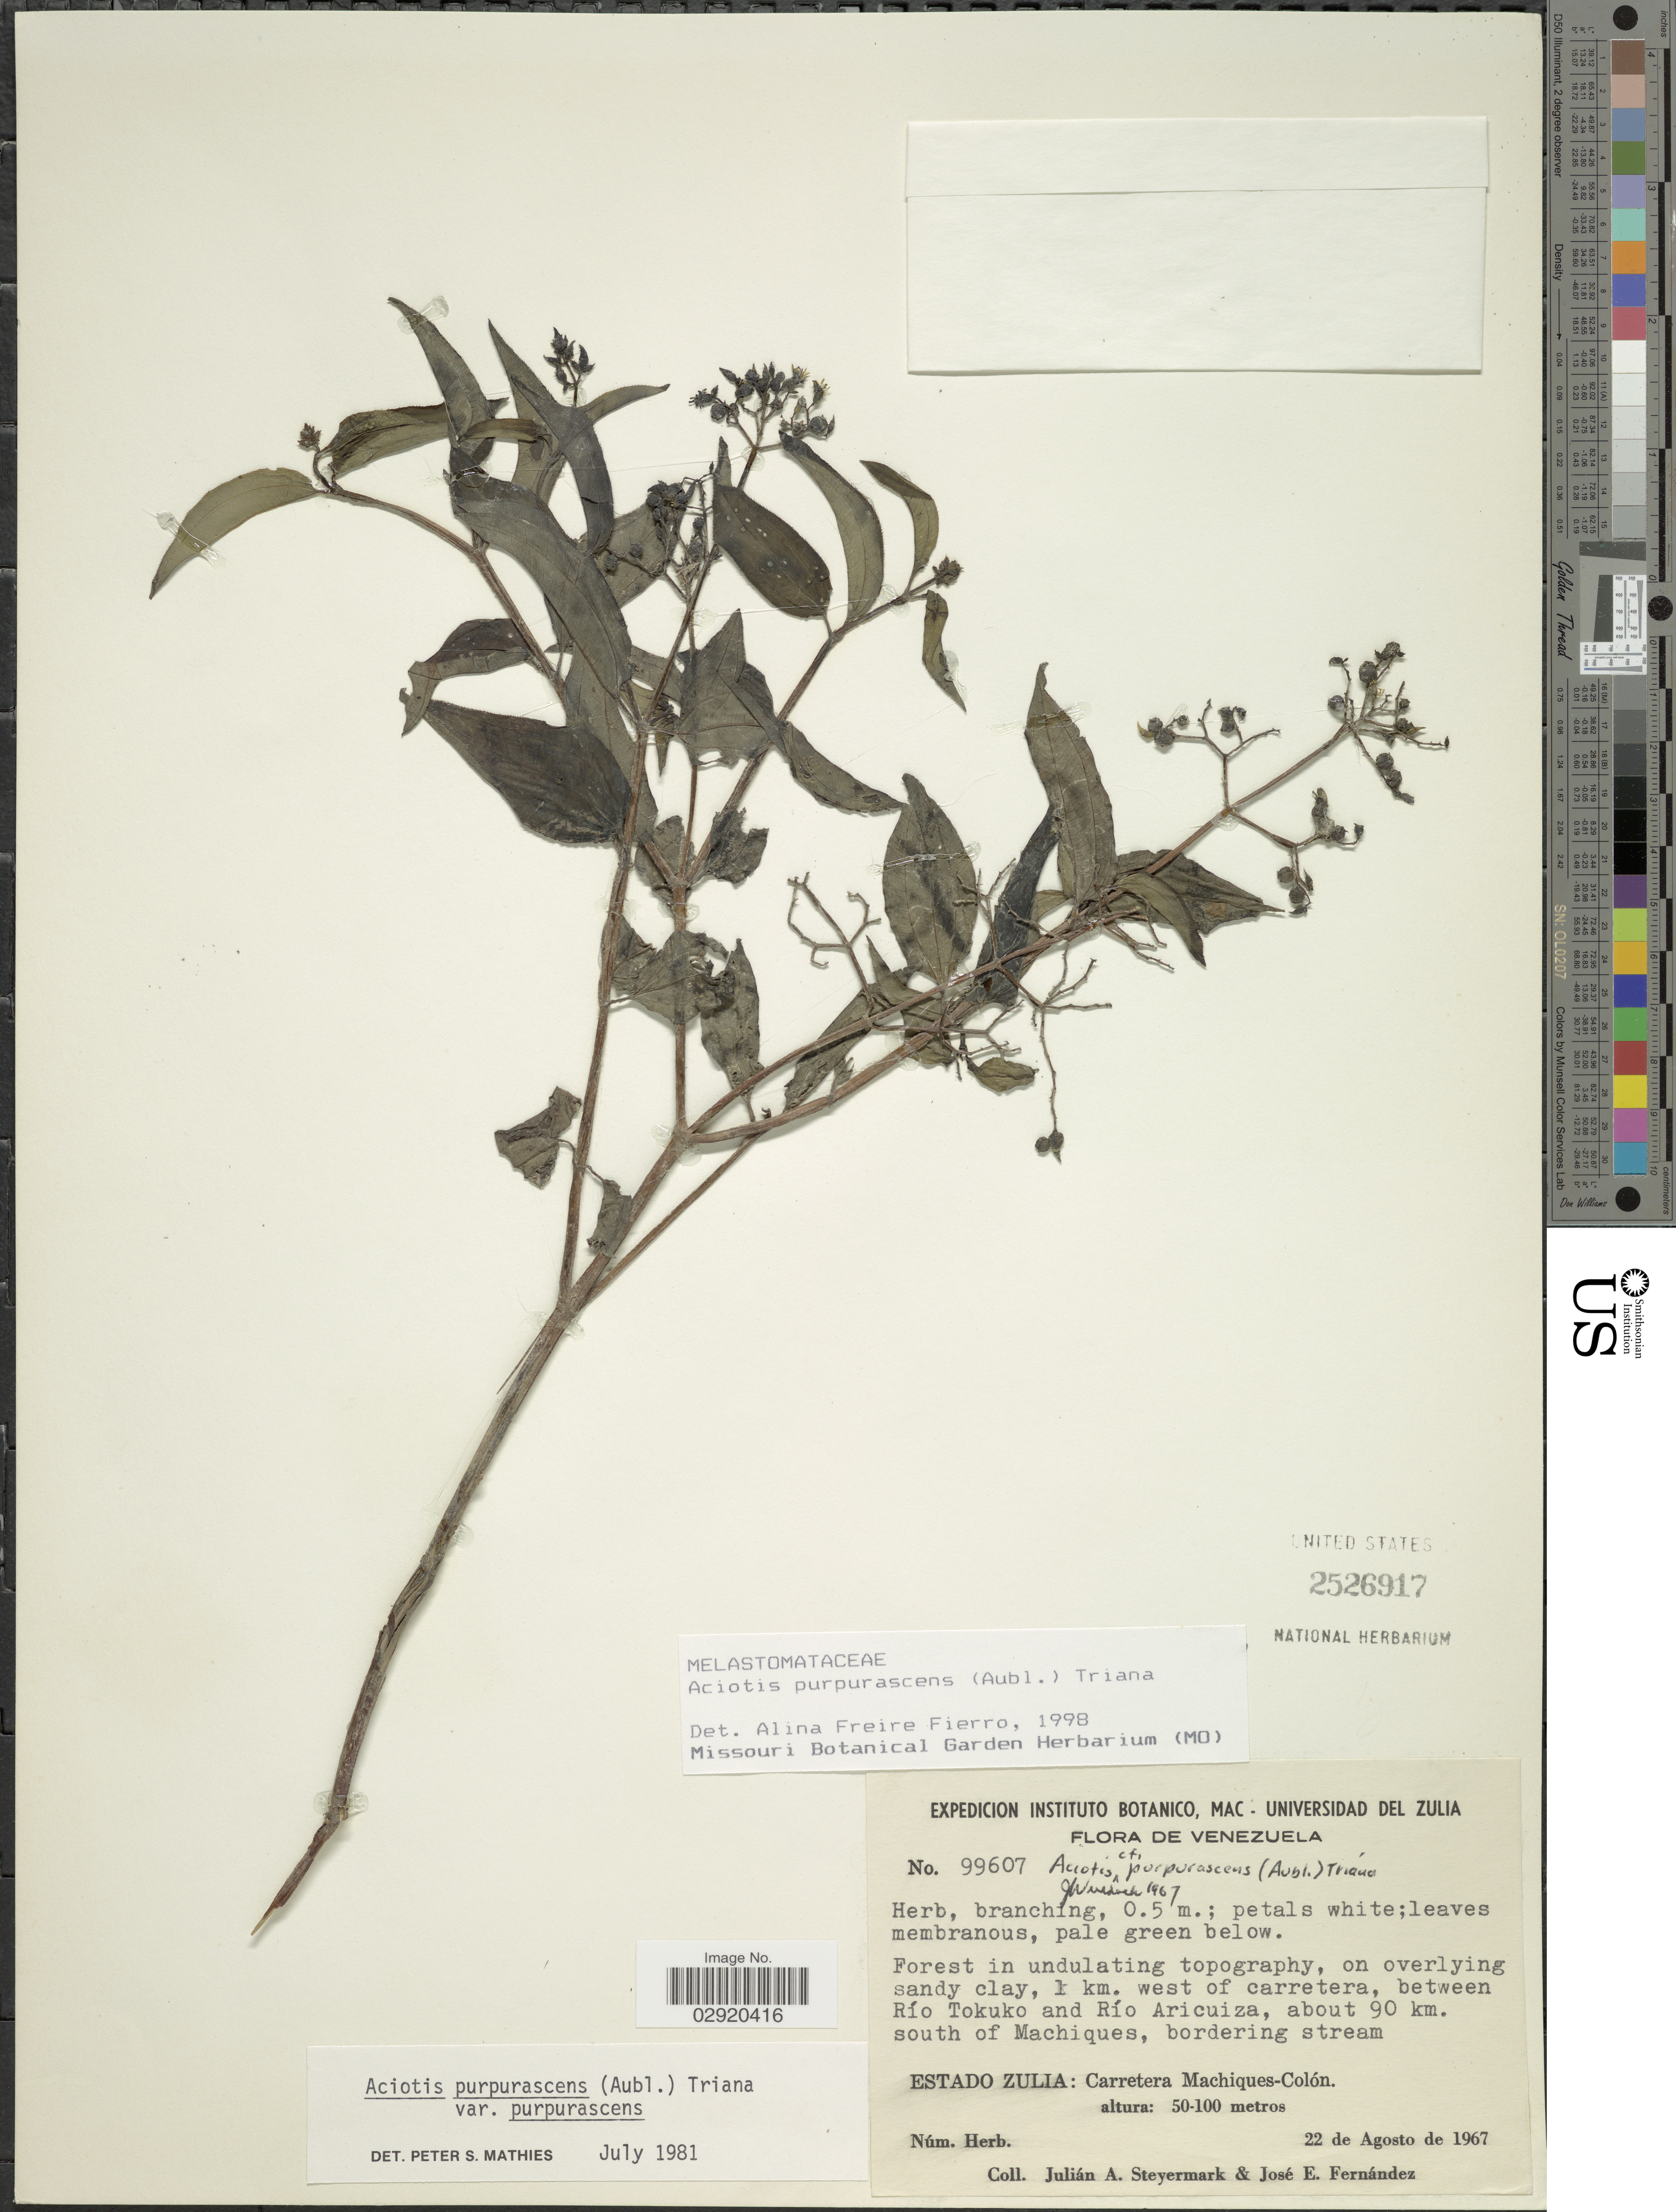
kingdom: Plantae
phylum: Tracheophyta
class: Magnoliopsida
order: Myrtales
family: Melastomataceae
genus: Aciotis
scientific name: Aciotis purpurascens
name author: (Aubl.) Triana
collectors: J. Steyermark & J. Fernández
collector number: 99607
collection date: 1967-08-22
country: Venezuela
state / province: Zulia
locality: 1 km. west of carretera, between Río Tokuko and Río Aricuiza, about 90 km. south of Machiques, bordering stream. Estado Zulia: Carretera Machiques-Colón.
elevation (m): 50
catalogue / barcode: US 2526917